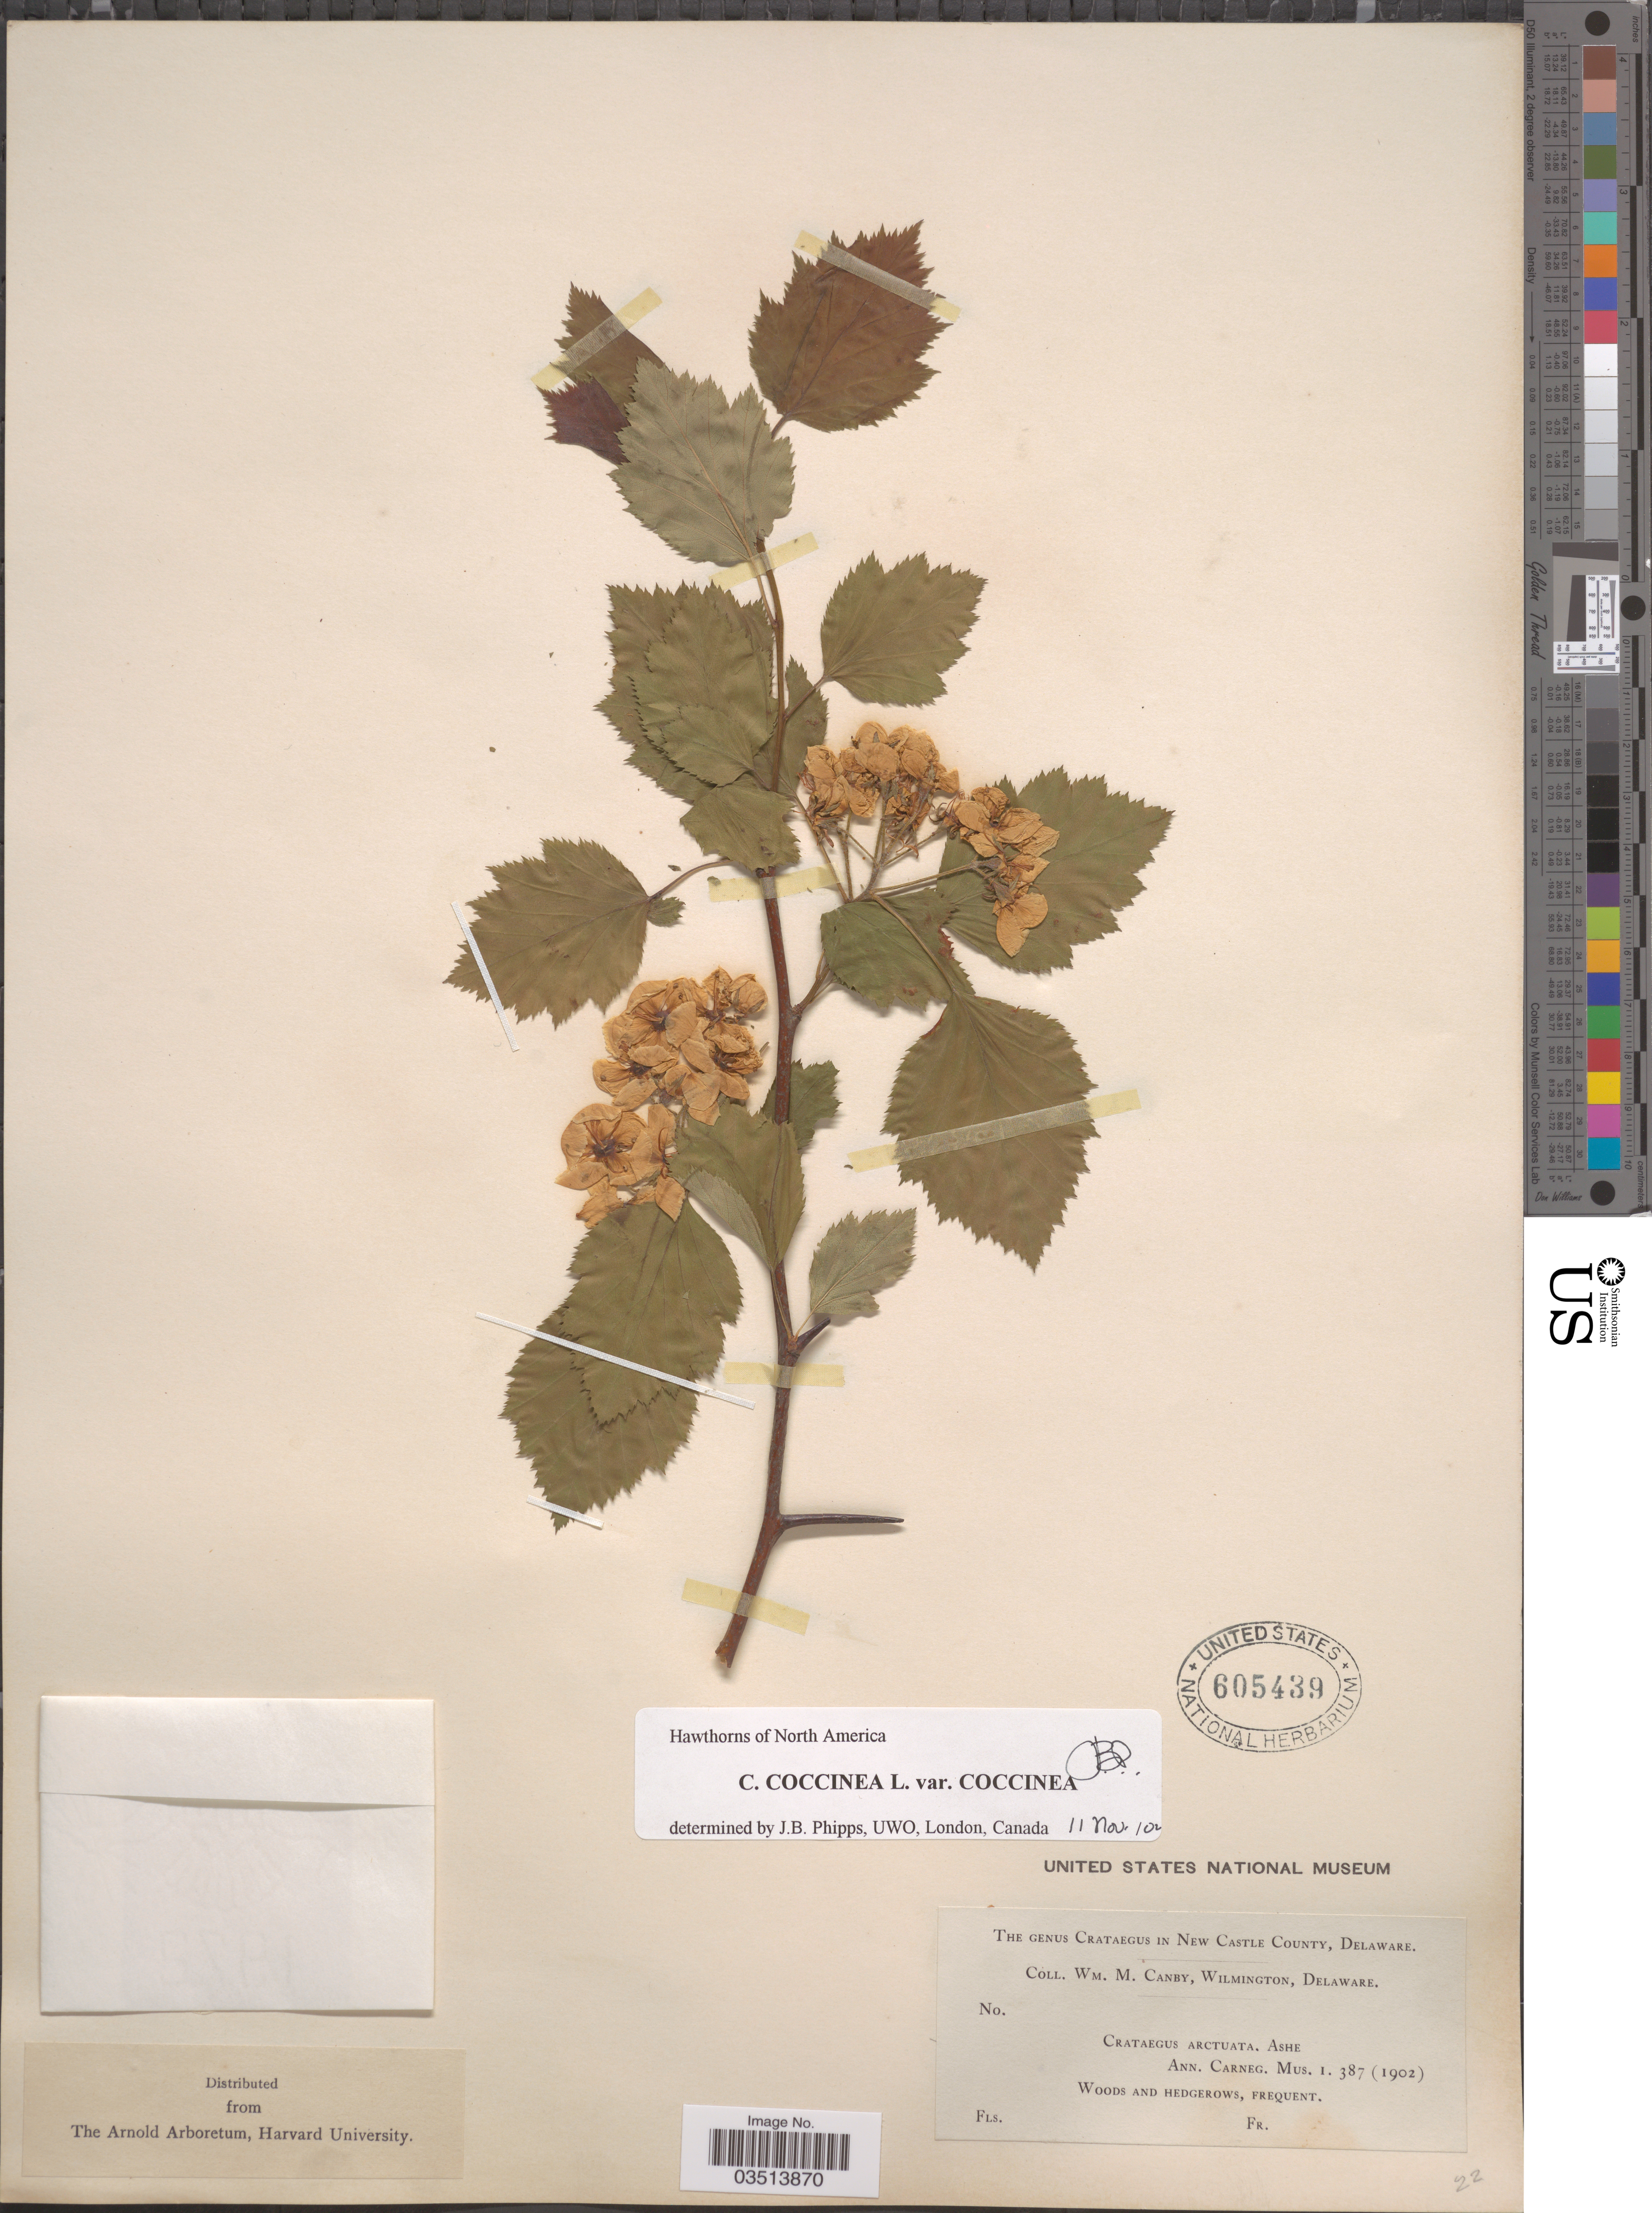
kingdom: Plantae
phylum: Tracheophyta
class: Magnoliopsida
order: Rosales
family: Rosaceae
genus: Crataegus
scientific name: Crataegus coccinea var. coccinea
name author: Ashe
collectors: W. M. Canby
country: United States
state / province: Delaware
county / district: New Castle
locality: New Castle County. Woods and Hedgerows.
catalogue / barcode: US 605439